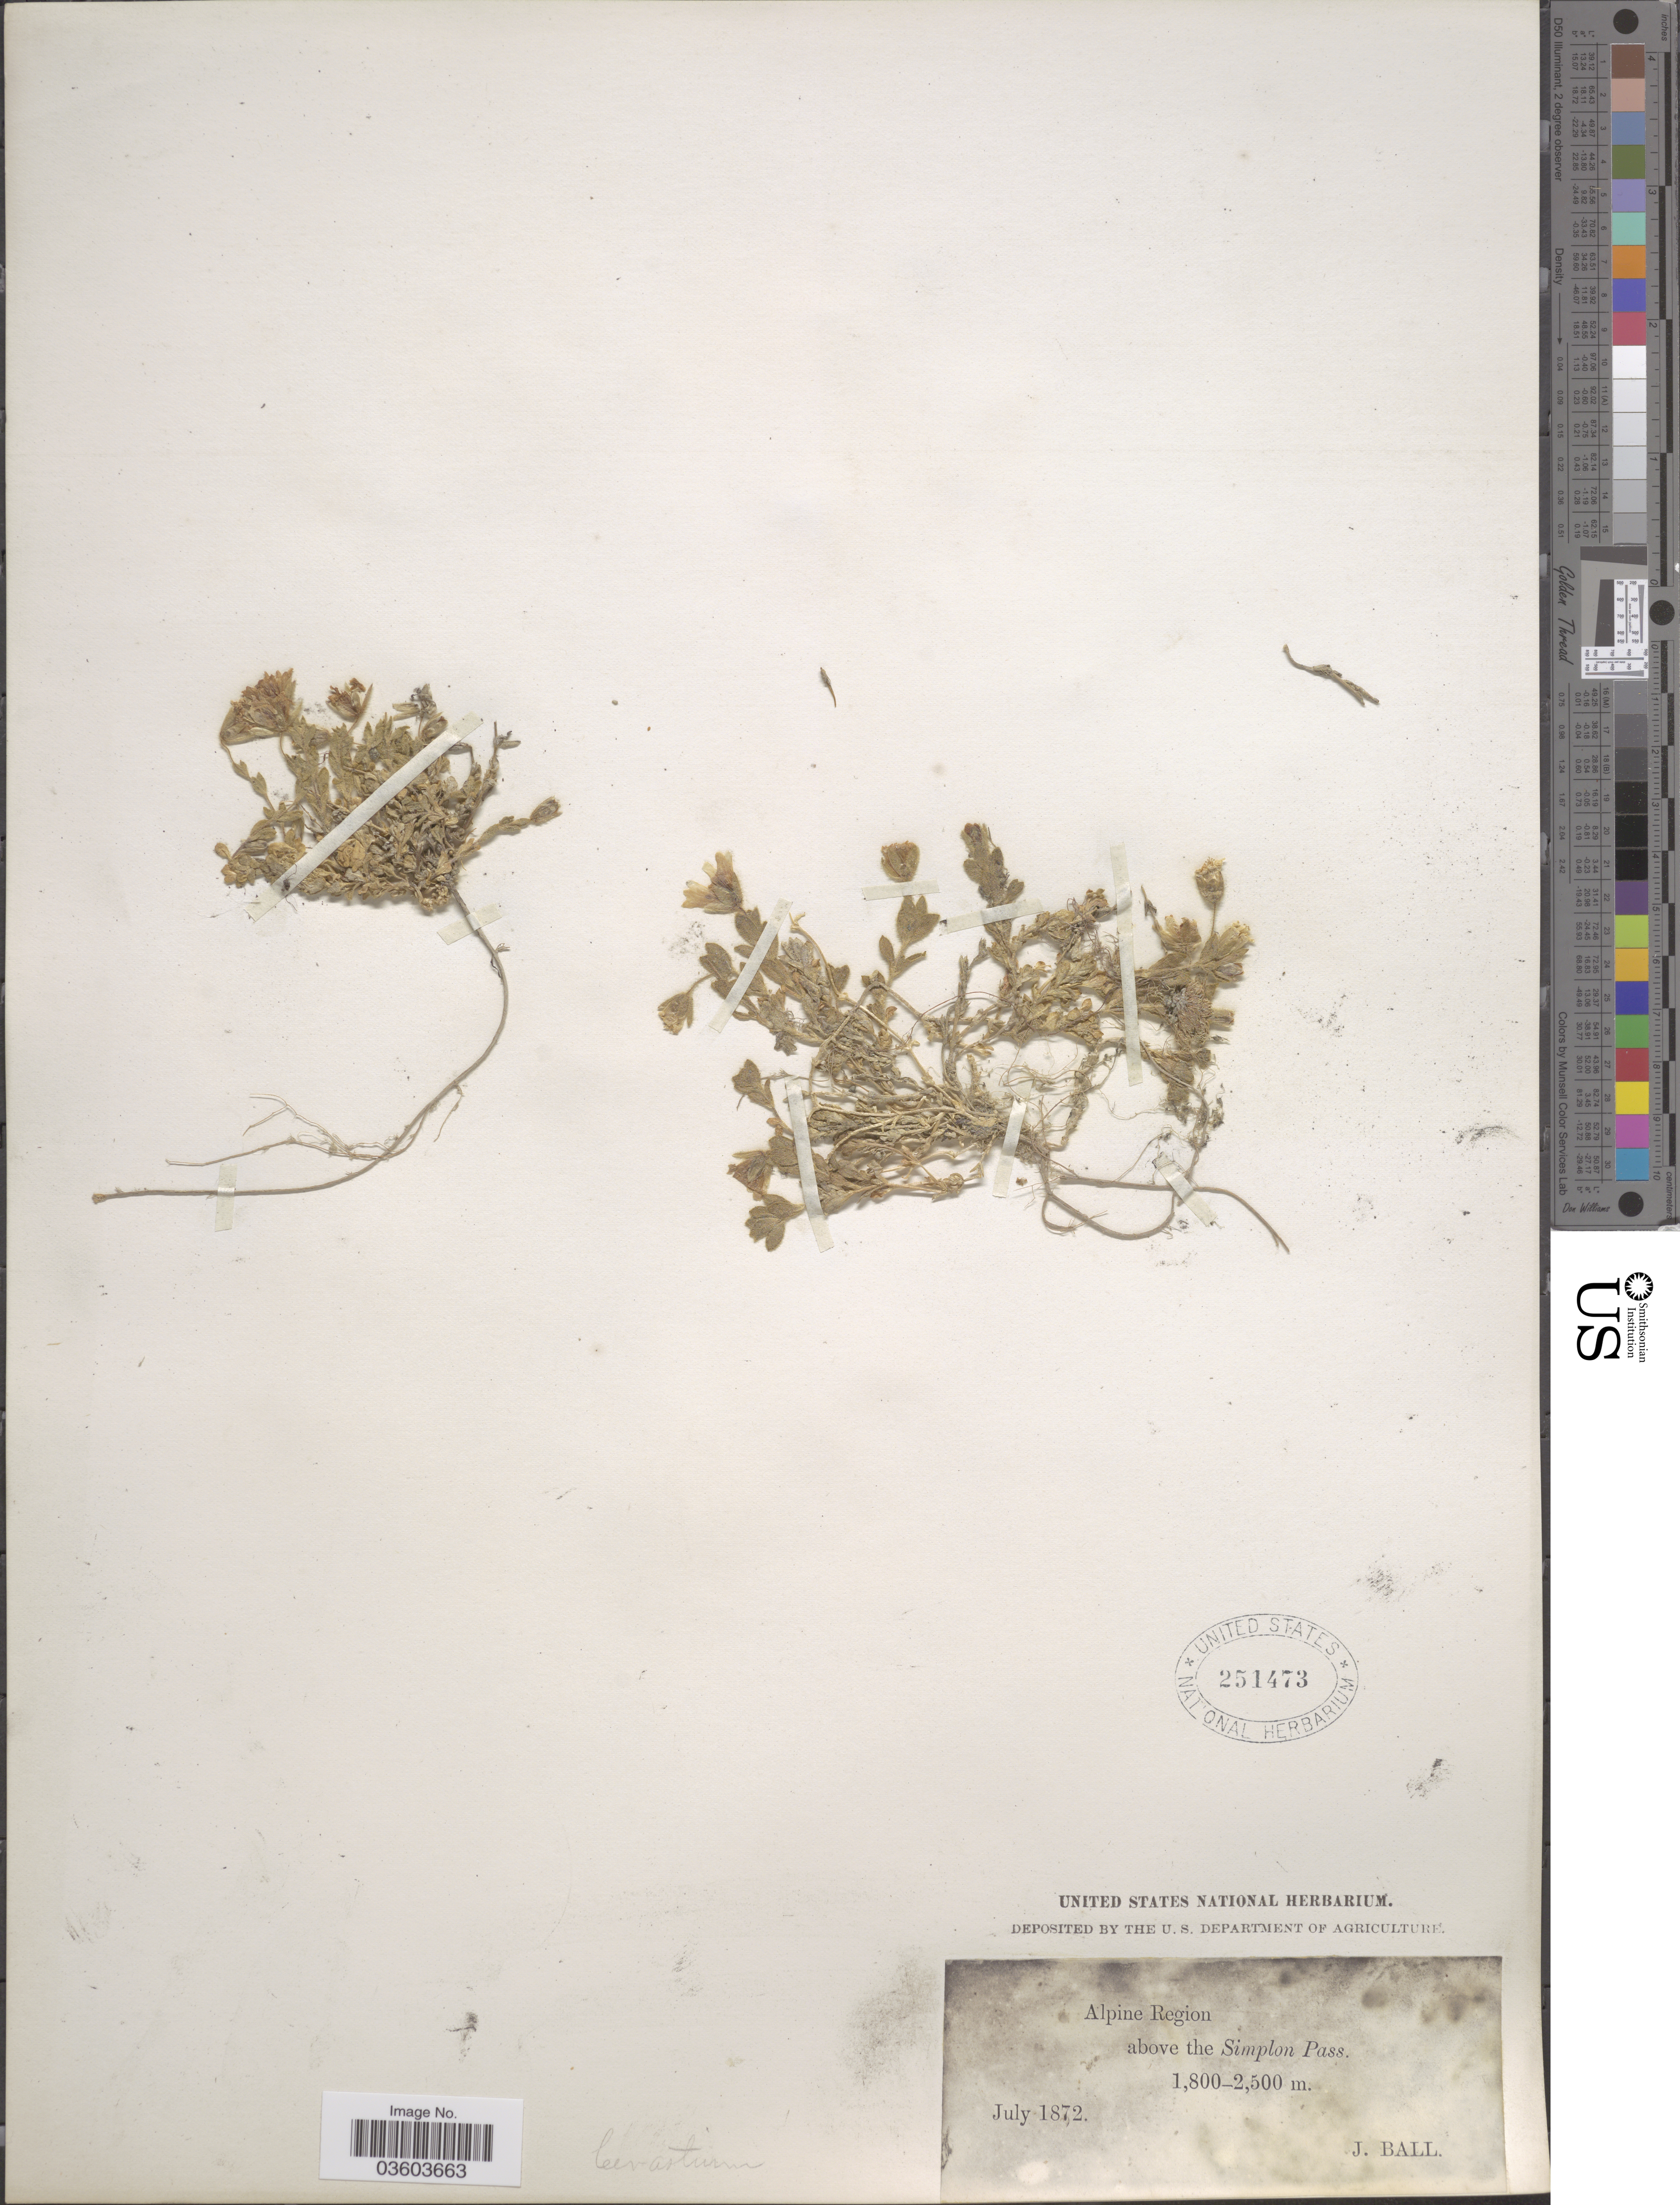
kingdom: Plantae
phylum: Tracheophyta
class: Magnoliopsida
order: Caryophyllales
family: Caryophyllaceae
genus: Cerastium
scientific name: Cerastium sp.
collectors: J. Ball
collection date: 1872-07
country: Switzerland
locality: Alpine Region above the Simplon Pass.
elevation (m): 1800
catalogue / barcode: US 251473